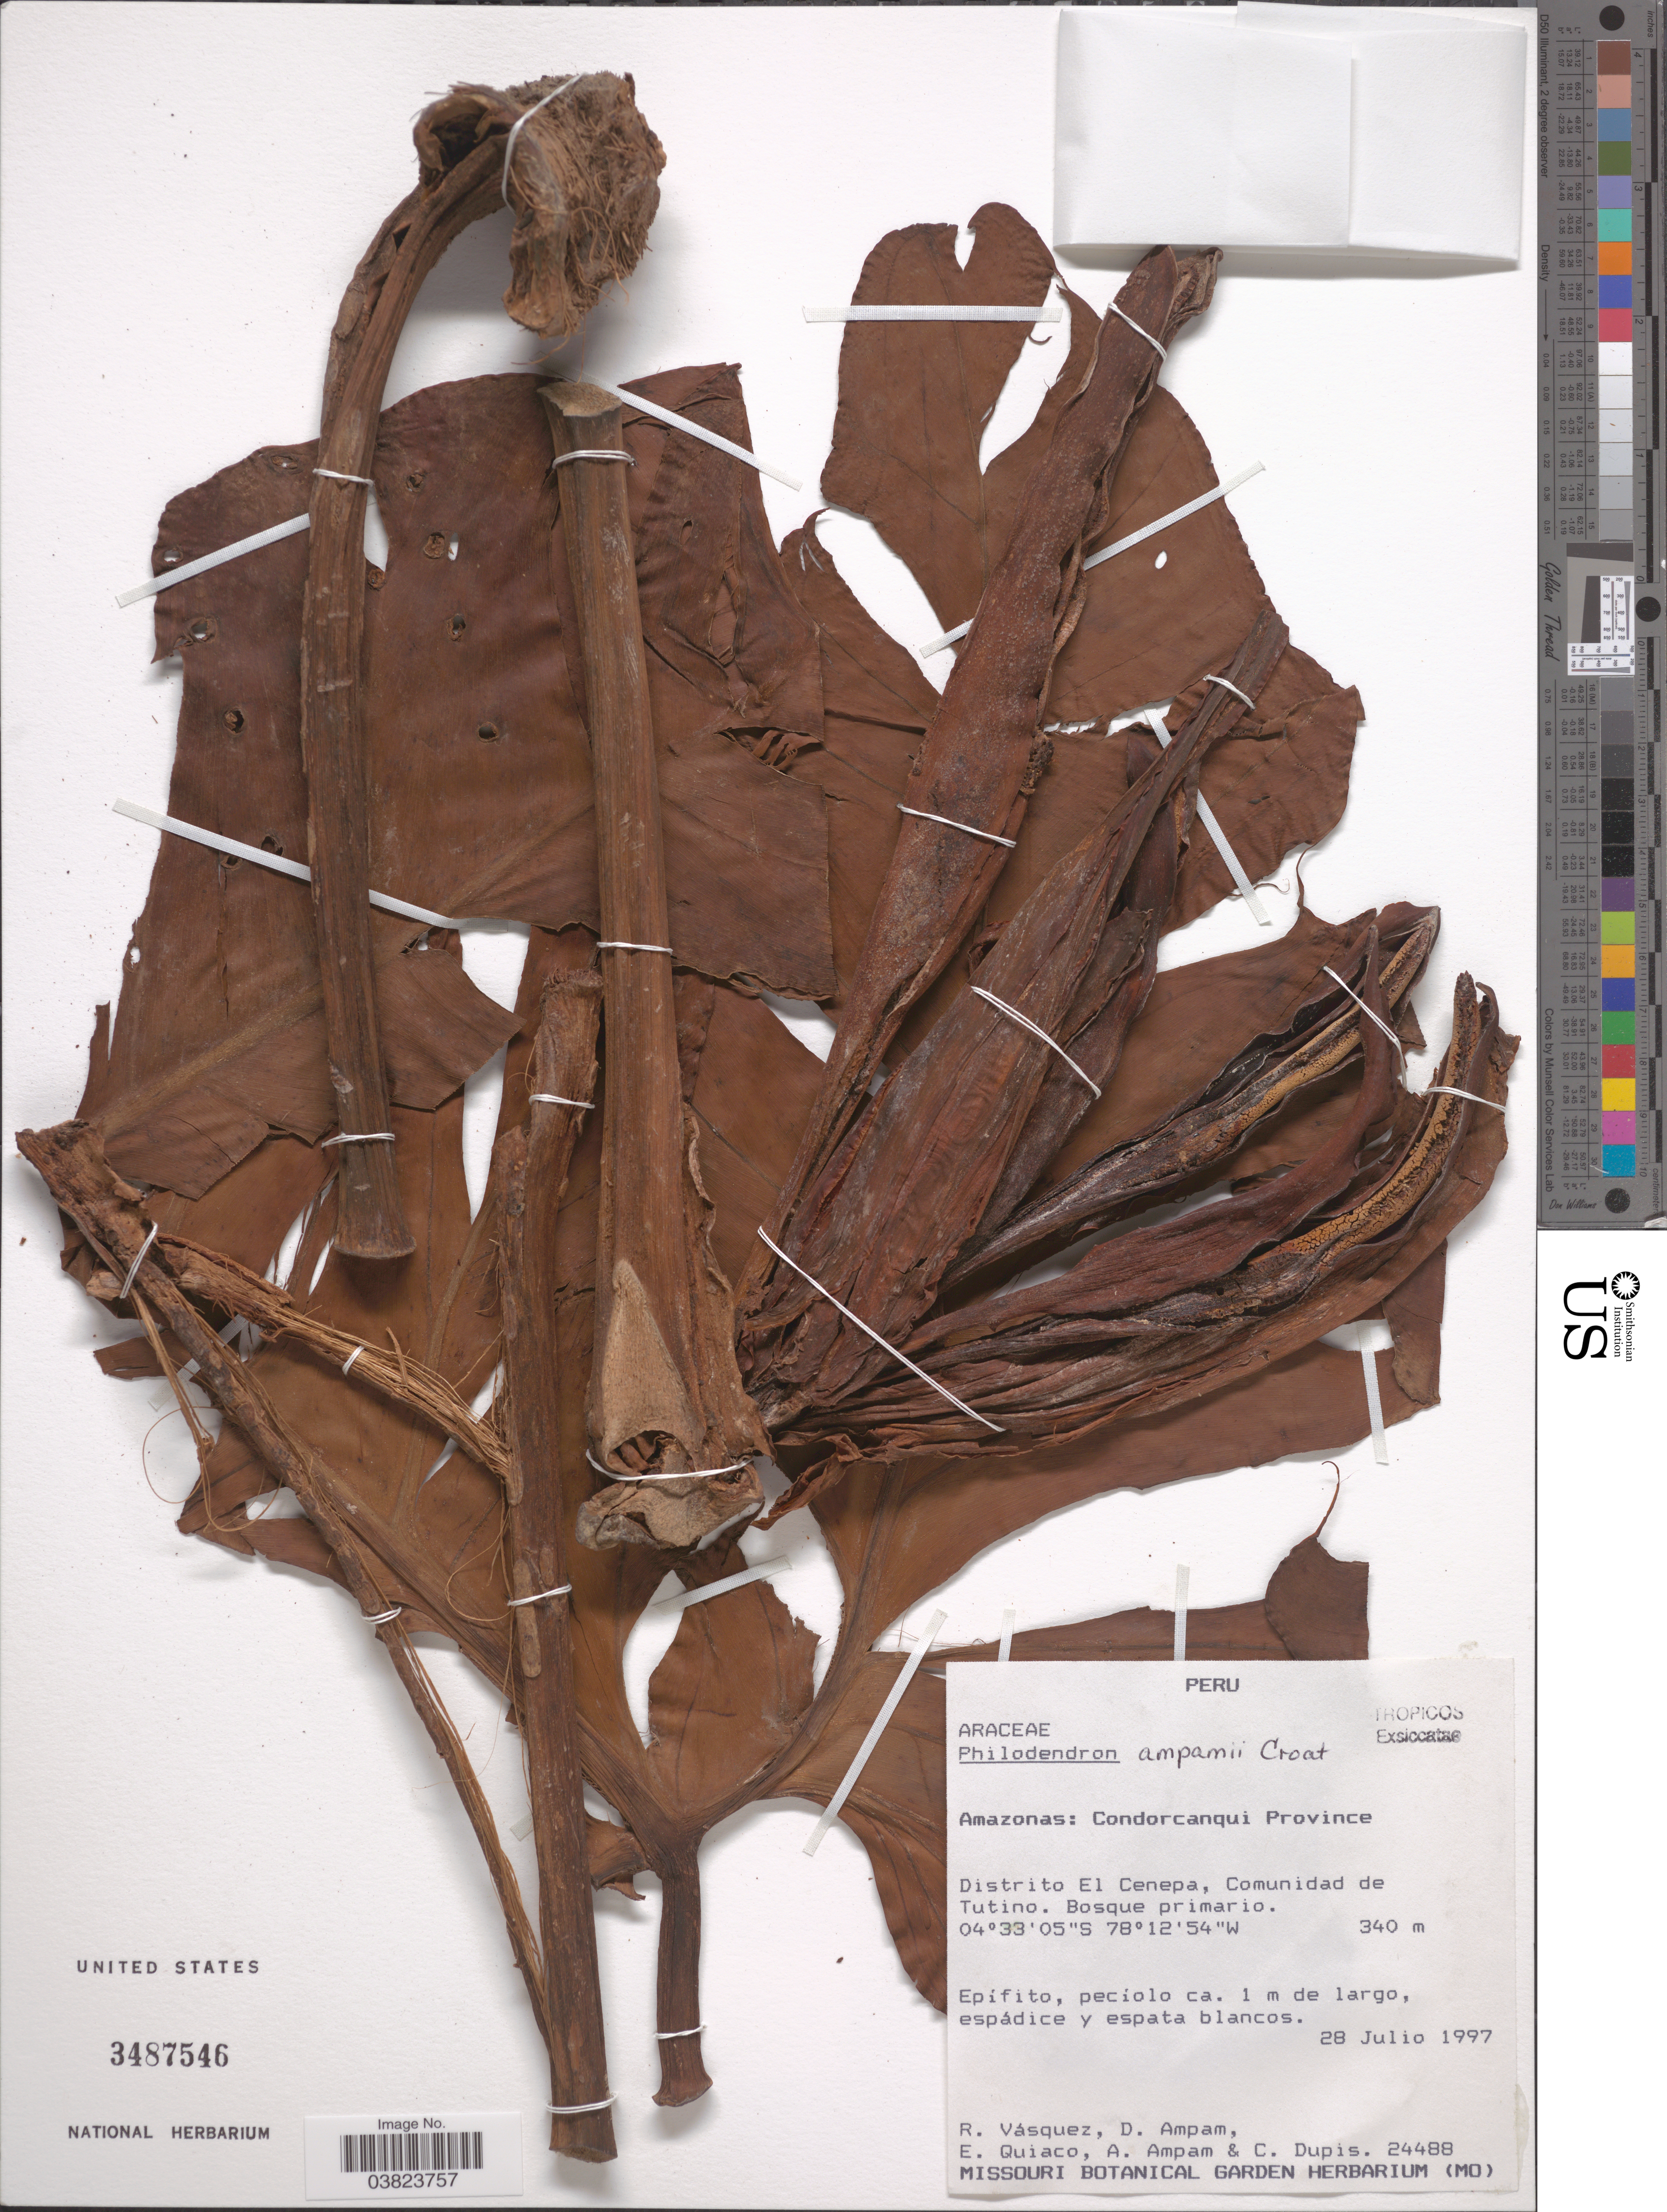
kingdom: Plantae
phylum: Tracheophyta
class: Liliopsida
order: Alismatales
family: Araceae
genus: Philodendron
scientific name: Philodendron ampamii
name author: Croat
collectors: R. Vásquez, D. Ampam, E. Quiaco, A. Ampam & C. Dupis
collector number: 24488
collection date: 1997-07-28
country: Peru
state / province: Amazonas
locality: Condorcanqui Province. Distrito El Cenepa, Comunidad de Tutino. Bosque primario.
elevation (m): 340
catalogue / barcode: US 3487546